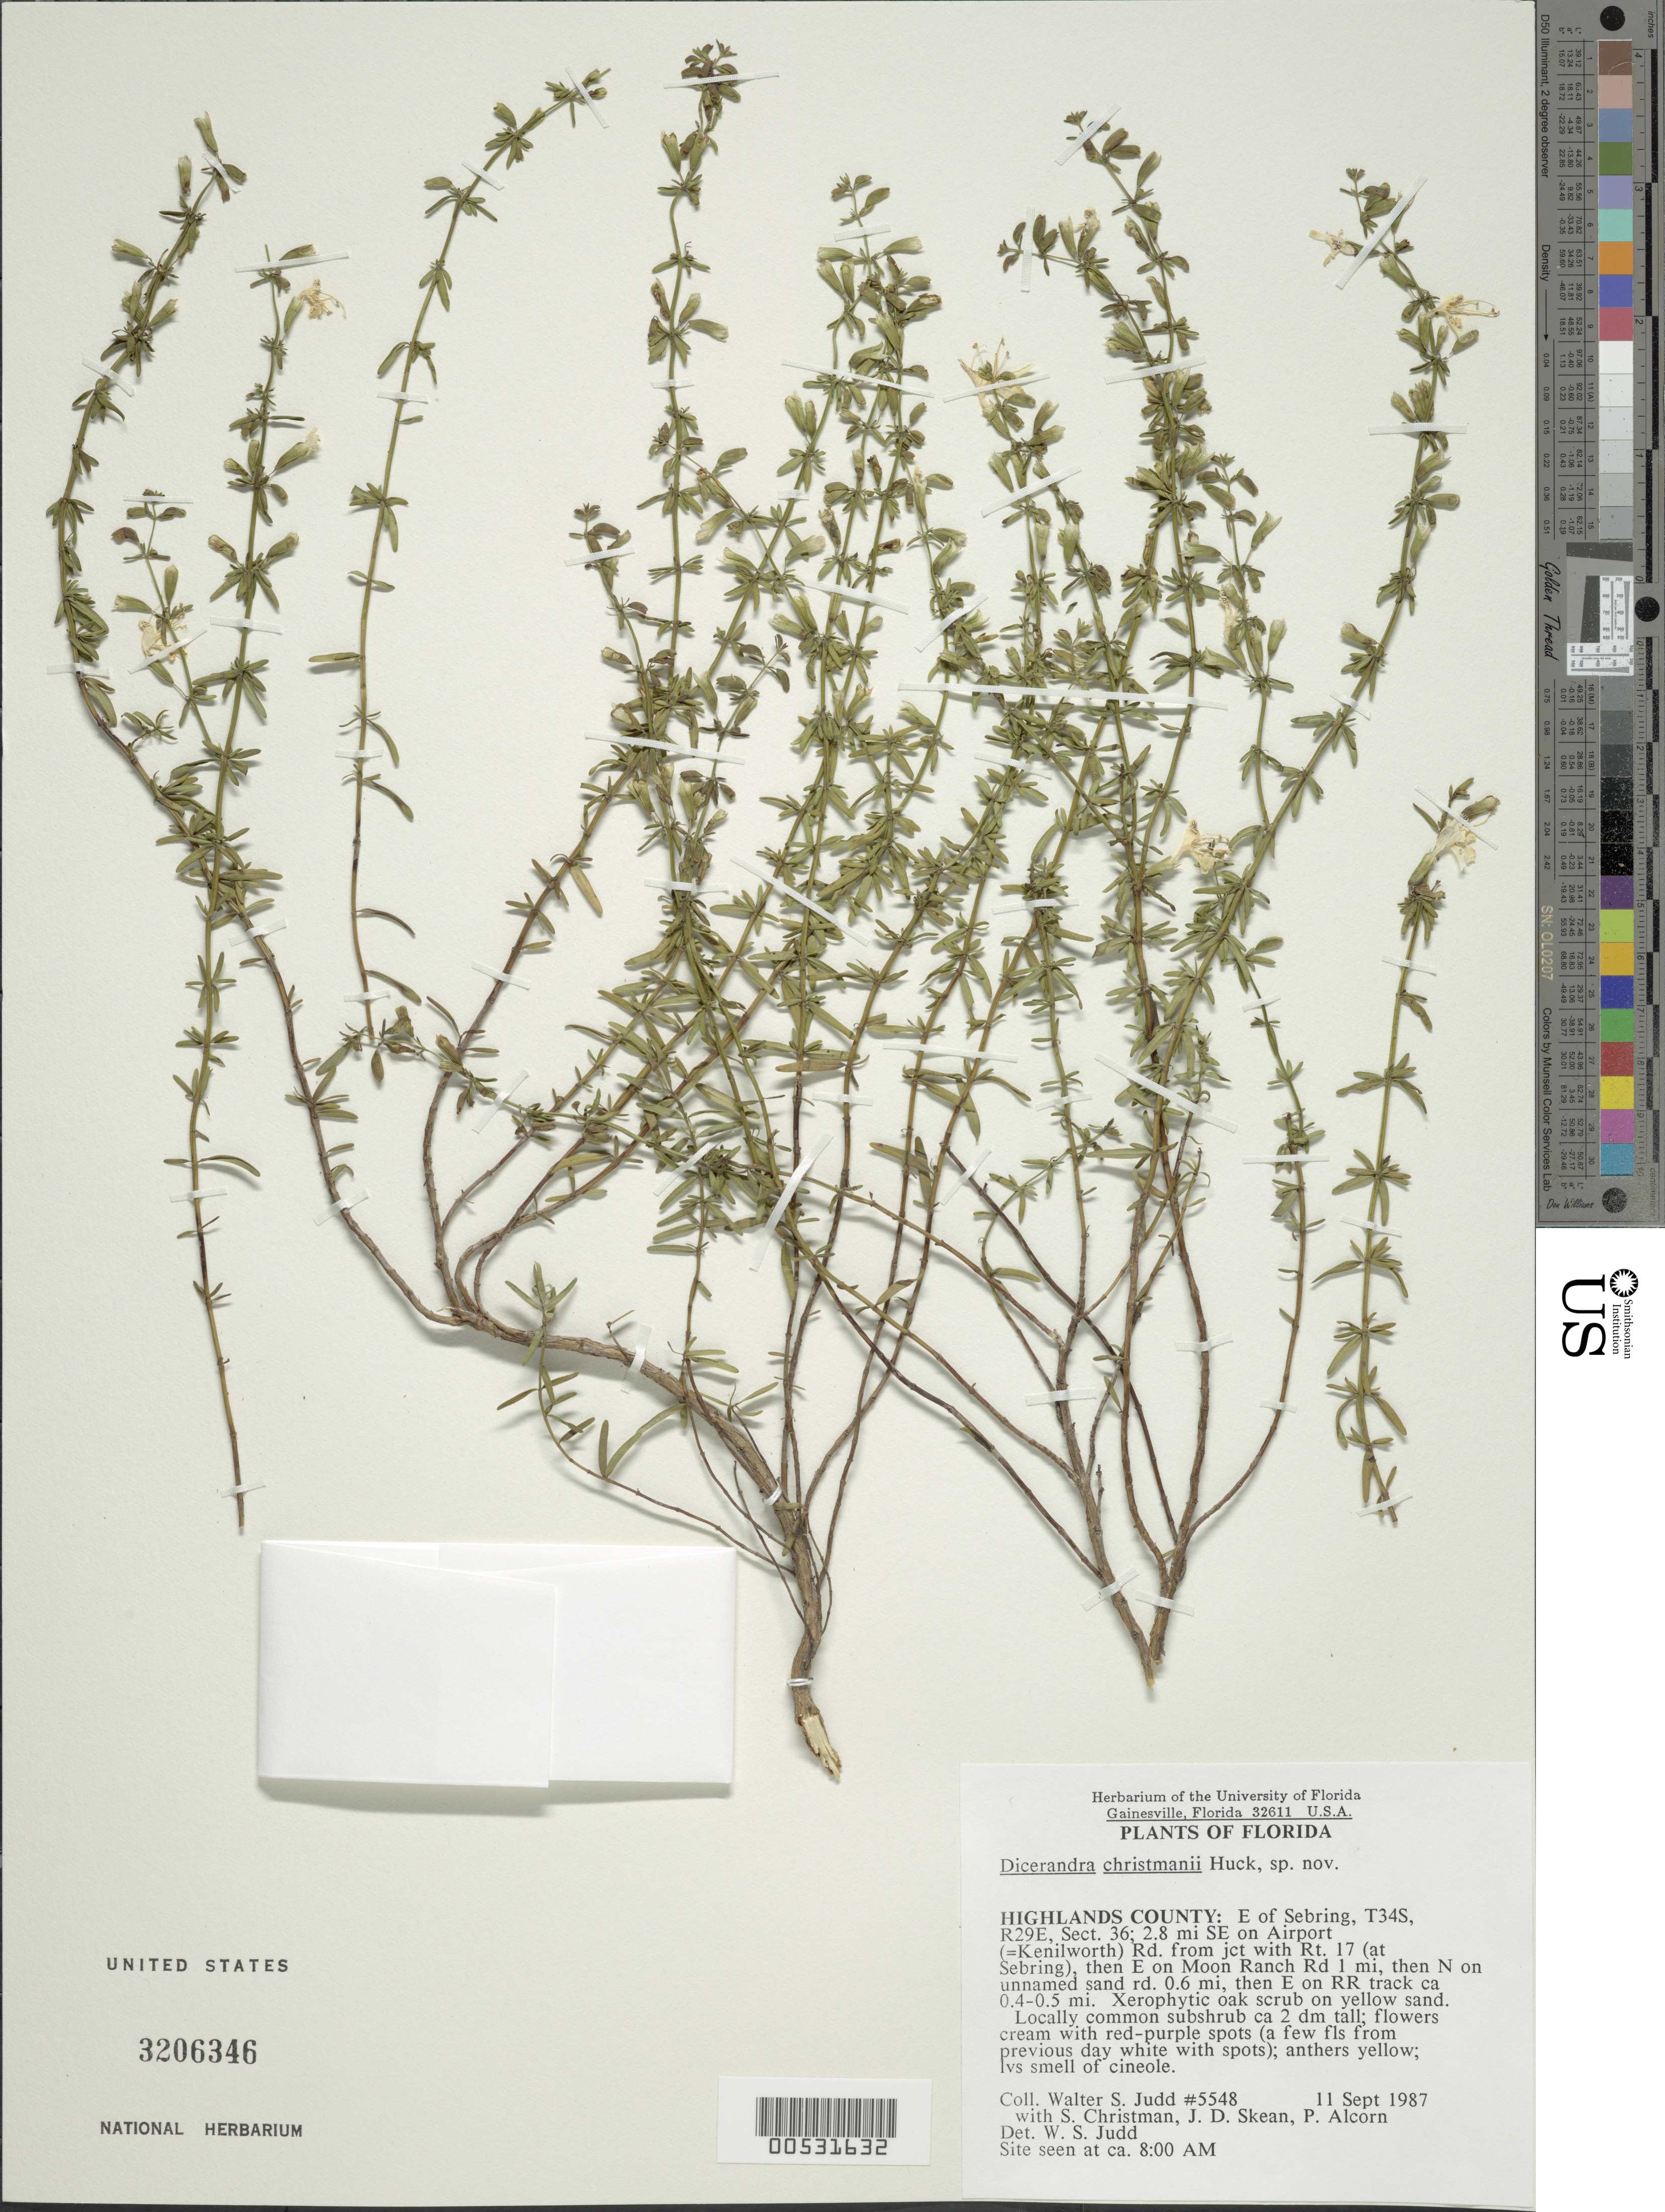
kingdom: Plantae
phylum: Tracheophyta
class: Magnoliopsida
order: Lamiales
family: Lamiaceae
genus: Dicerandra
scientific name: Dicerandra christmanii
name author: Huck & Judd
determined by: Judd, Walter S.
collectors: W. S. Judd, S. Christman, J. Skean & P. Alcorn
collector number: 5548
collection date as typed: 11 Sep 1987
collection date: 1987-09-11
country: United States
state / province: Florida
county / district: Highlands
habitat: Xerophytic oak scrub on yellow sand.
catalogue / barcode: US 3206346